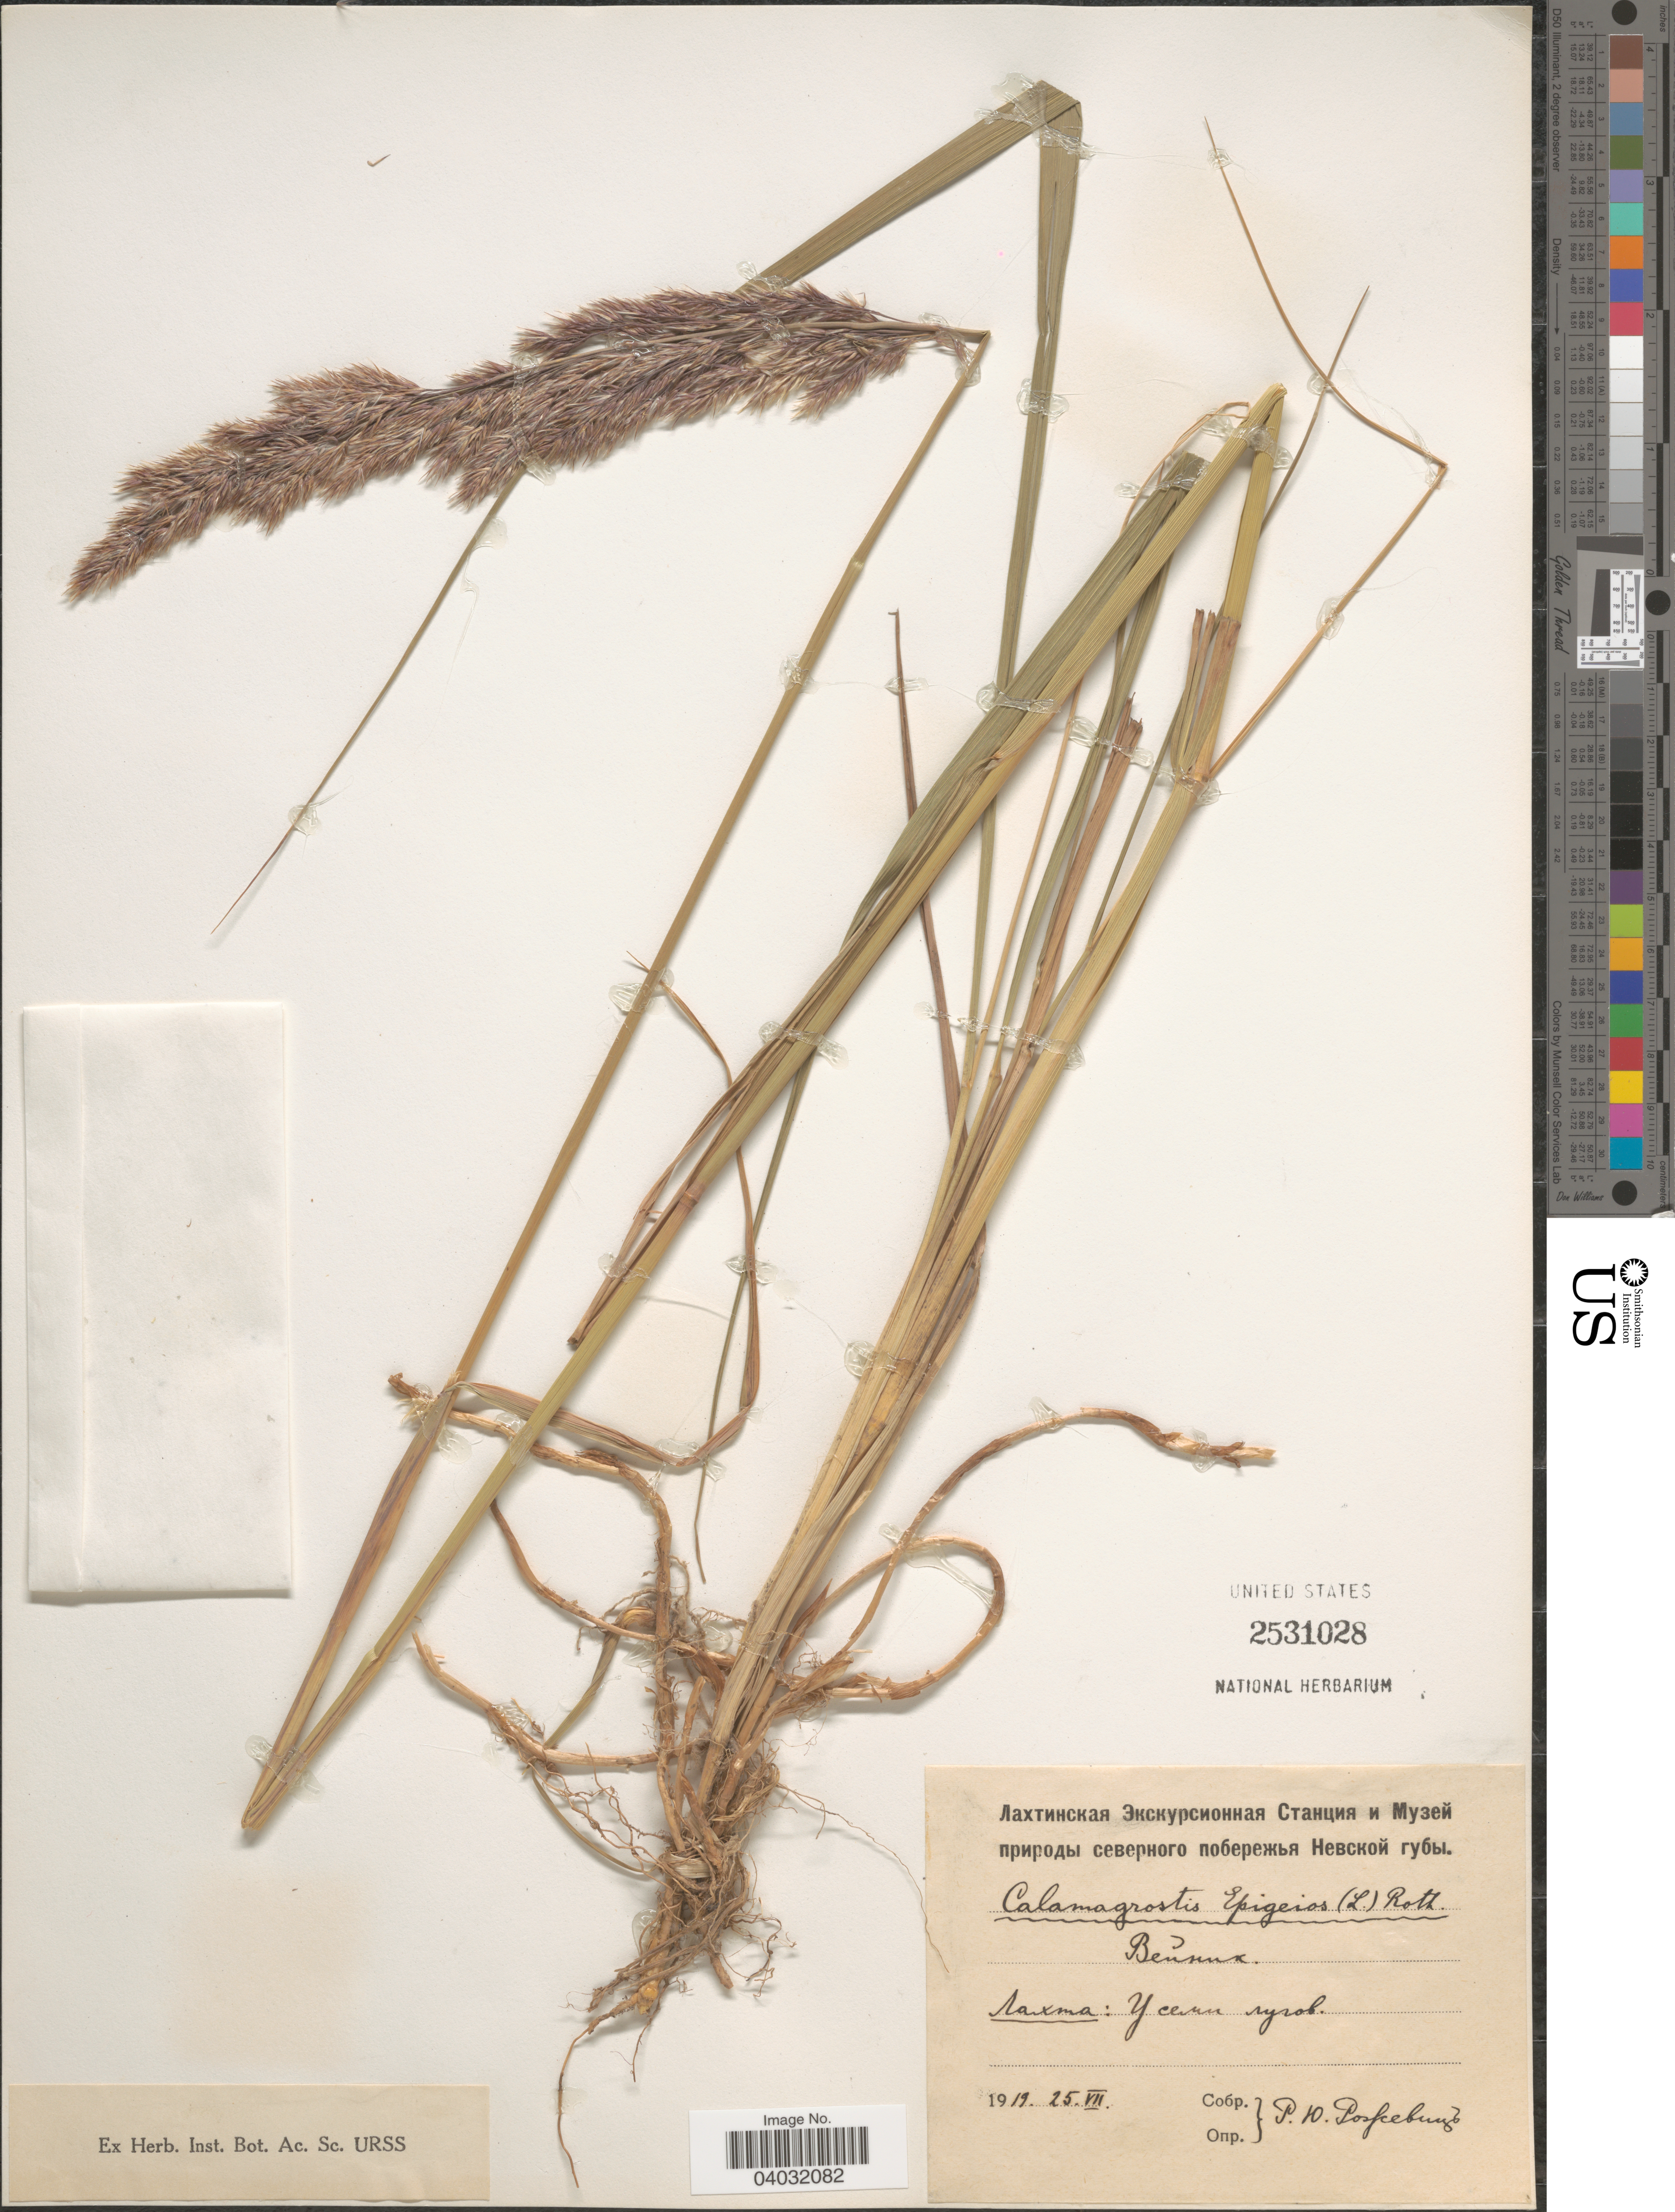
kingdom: Plantae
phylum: Tracheophyta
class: Liliopsida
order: Poales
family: Poaceae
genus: Calamagrostis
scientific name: Calamagrostis epigeios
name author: (L.) Roth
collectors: R. Rozhevits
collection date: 1919-07-25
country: Russian Federation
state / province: Leningrad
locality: North shore of bay Nevskaya Guba, Lakhta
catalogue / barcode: US 2531028